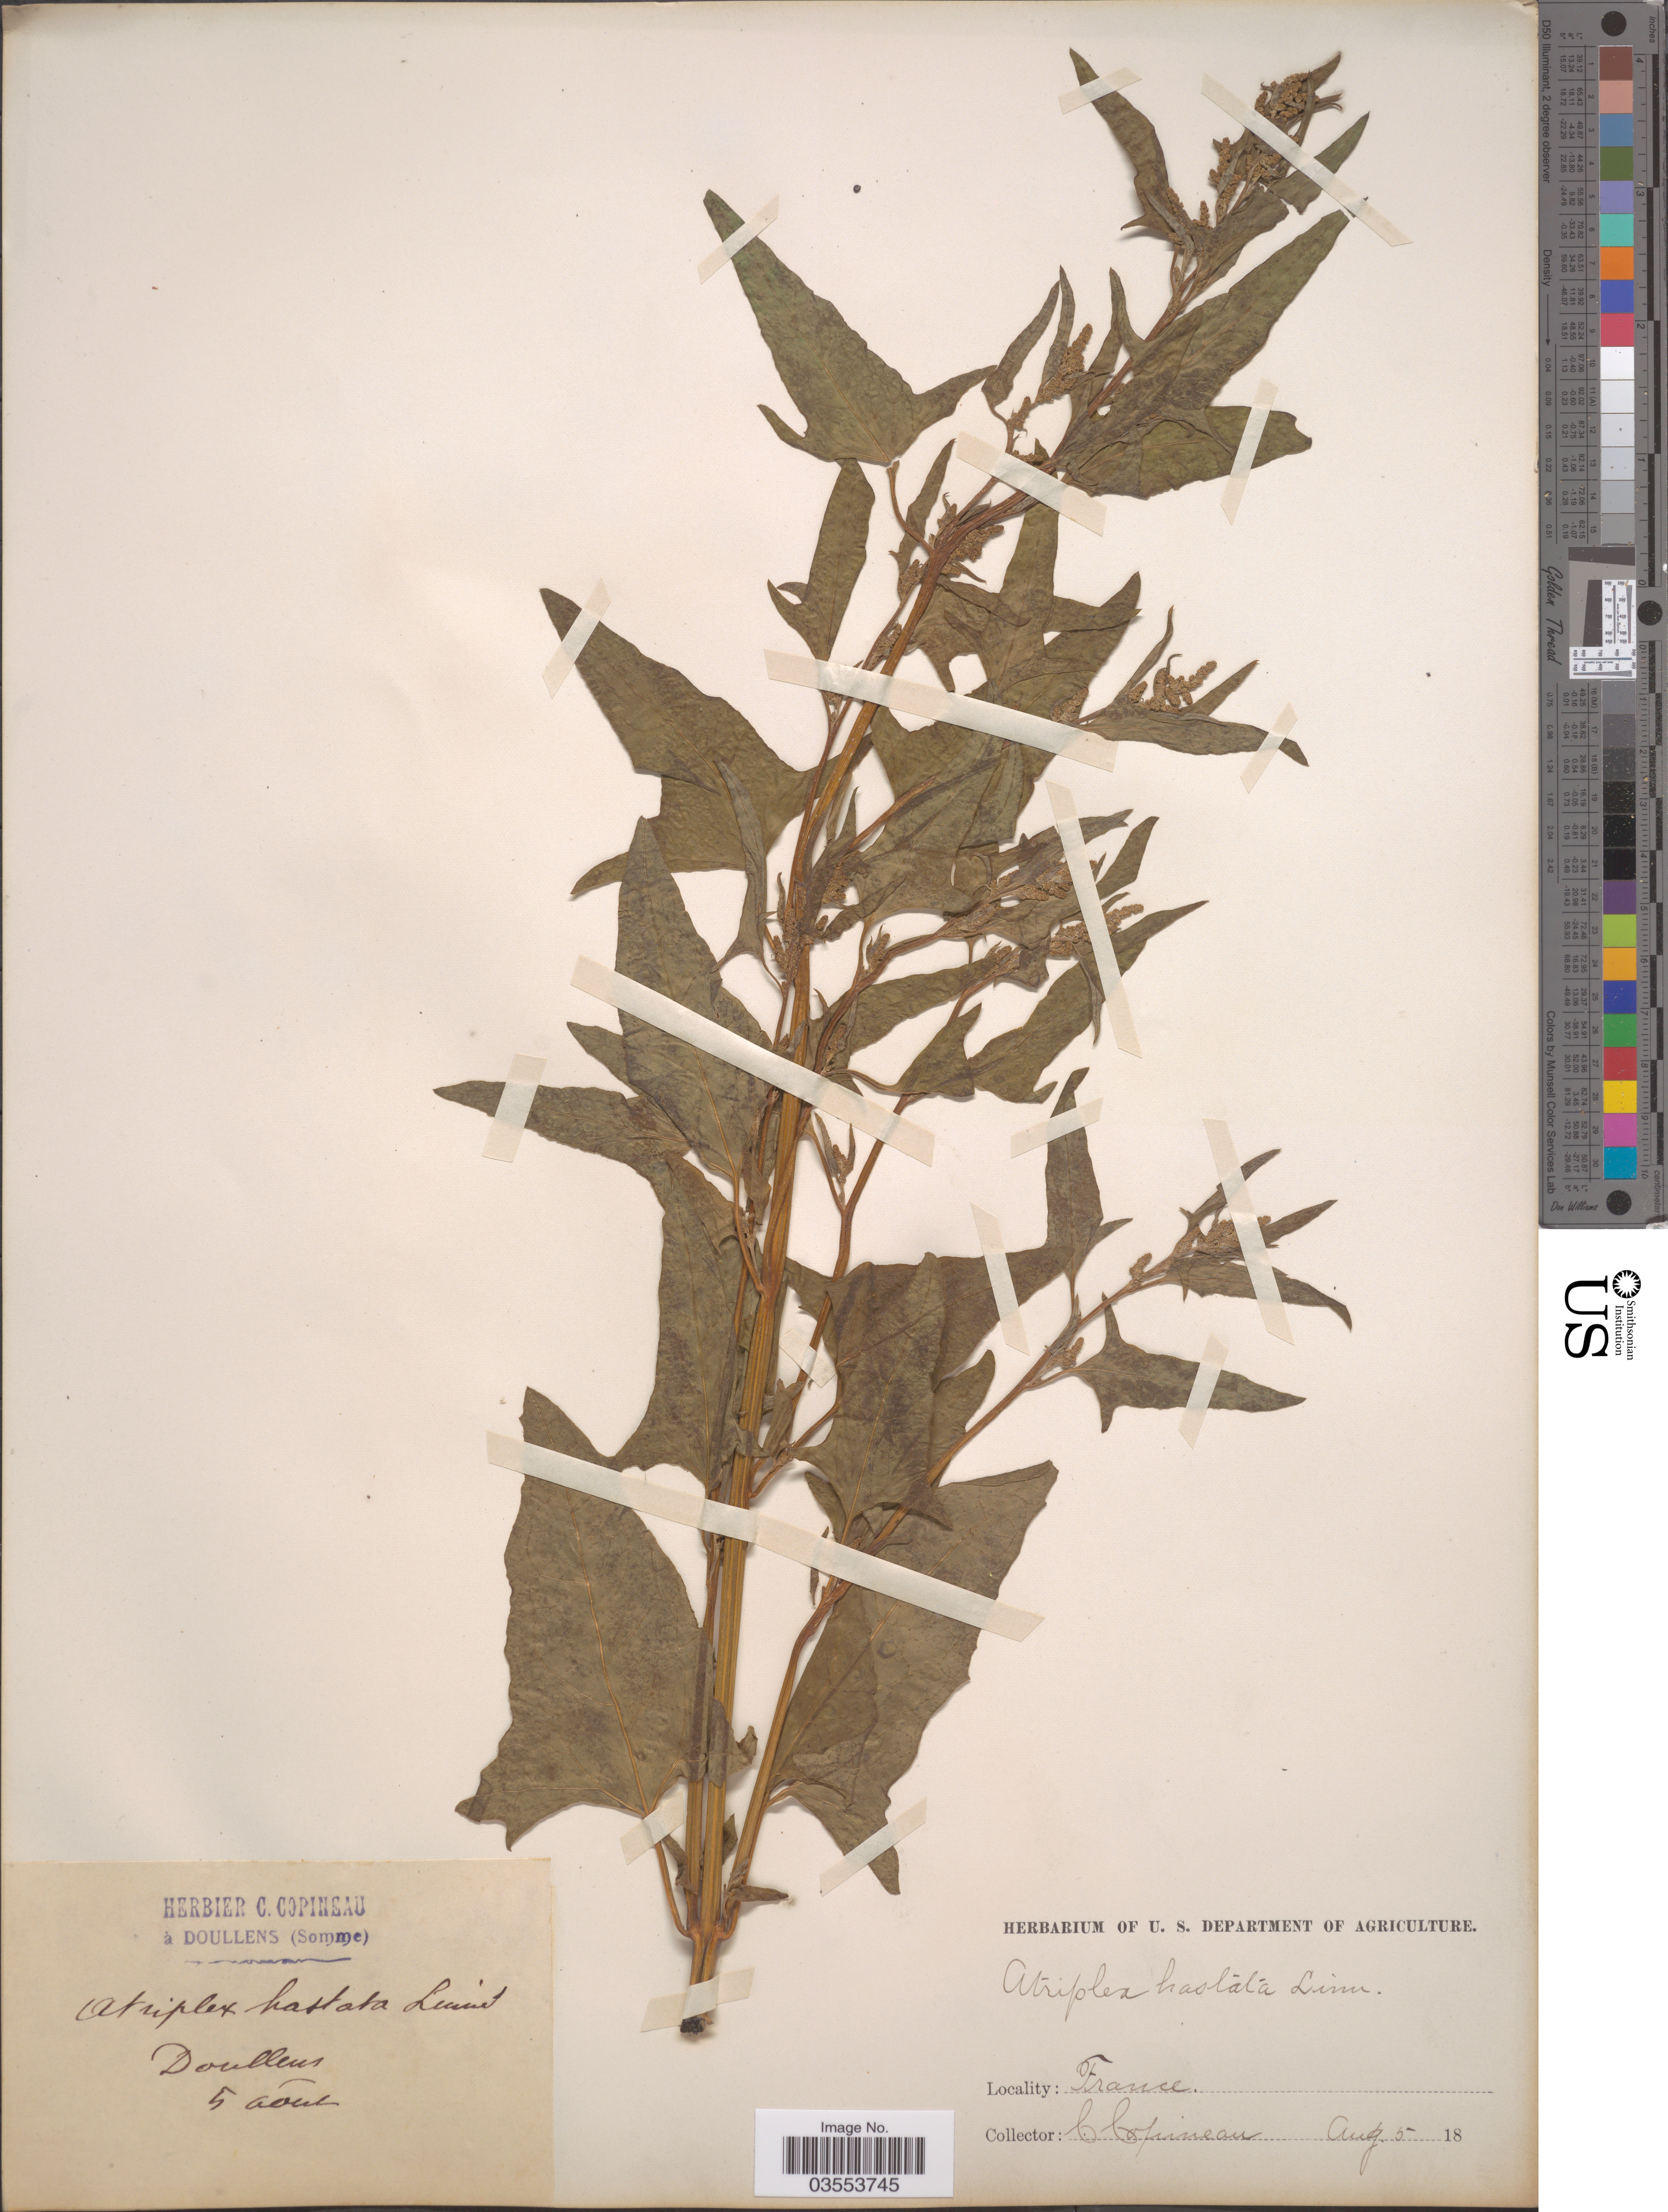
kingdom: Plantae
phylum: Tracheophyta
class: Magnoliopsida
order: Caryophyllales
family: Amaranthaceae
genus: Atriplex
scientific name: Atriplex hastata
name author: L.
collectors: C. Copineau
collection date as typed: Aug 5 18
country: France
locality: Doullens.